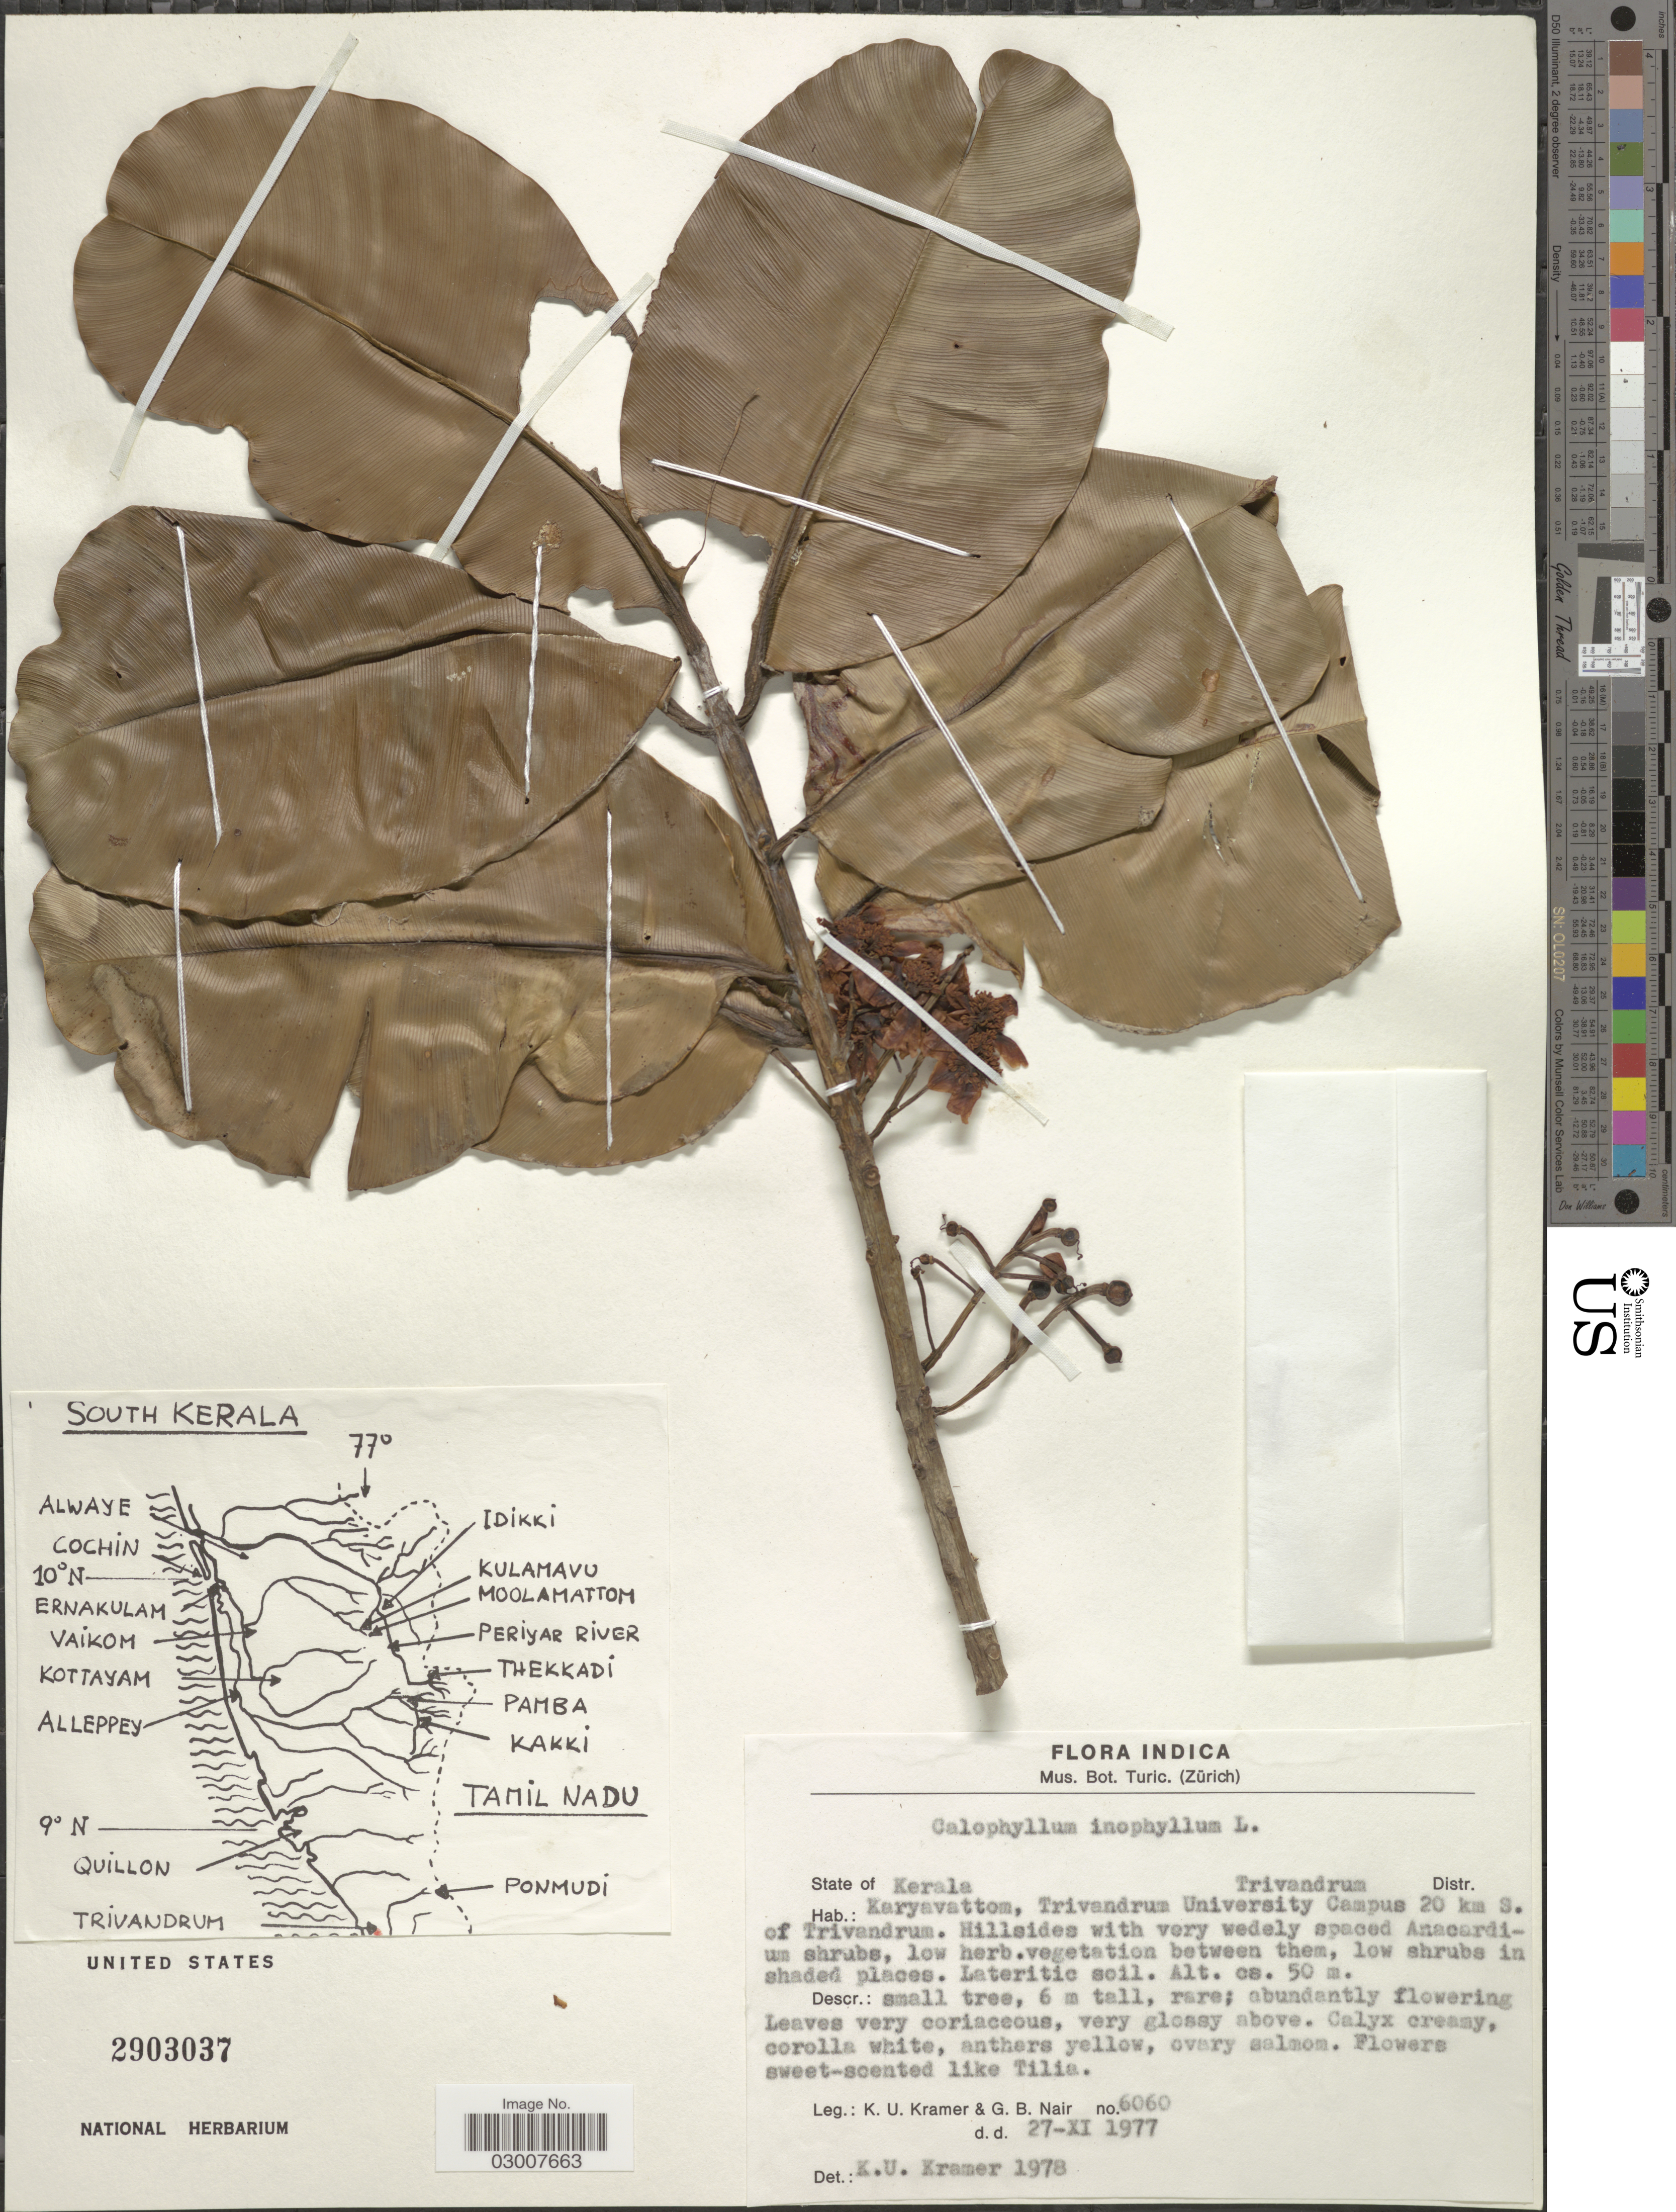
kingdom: Plantae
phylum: Tracheophyta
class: Magnoliopsida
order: Malpighiales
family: Calophyllaceae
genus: Calophyllum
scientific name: Calophyllum inophyllum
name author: L.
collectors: K. U. Kramer & G. Nair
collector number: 6060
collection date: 1977-11-27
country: India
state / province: Kerala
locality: Trivandrum Distr. Karyavattom, Trivandrum University Campus 20 km S. of Trivandrum. Indica.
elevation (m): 50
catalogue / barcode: US 2903037